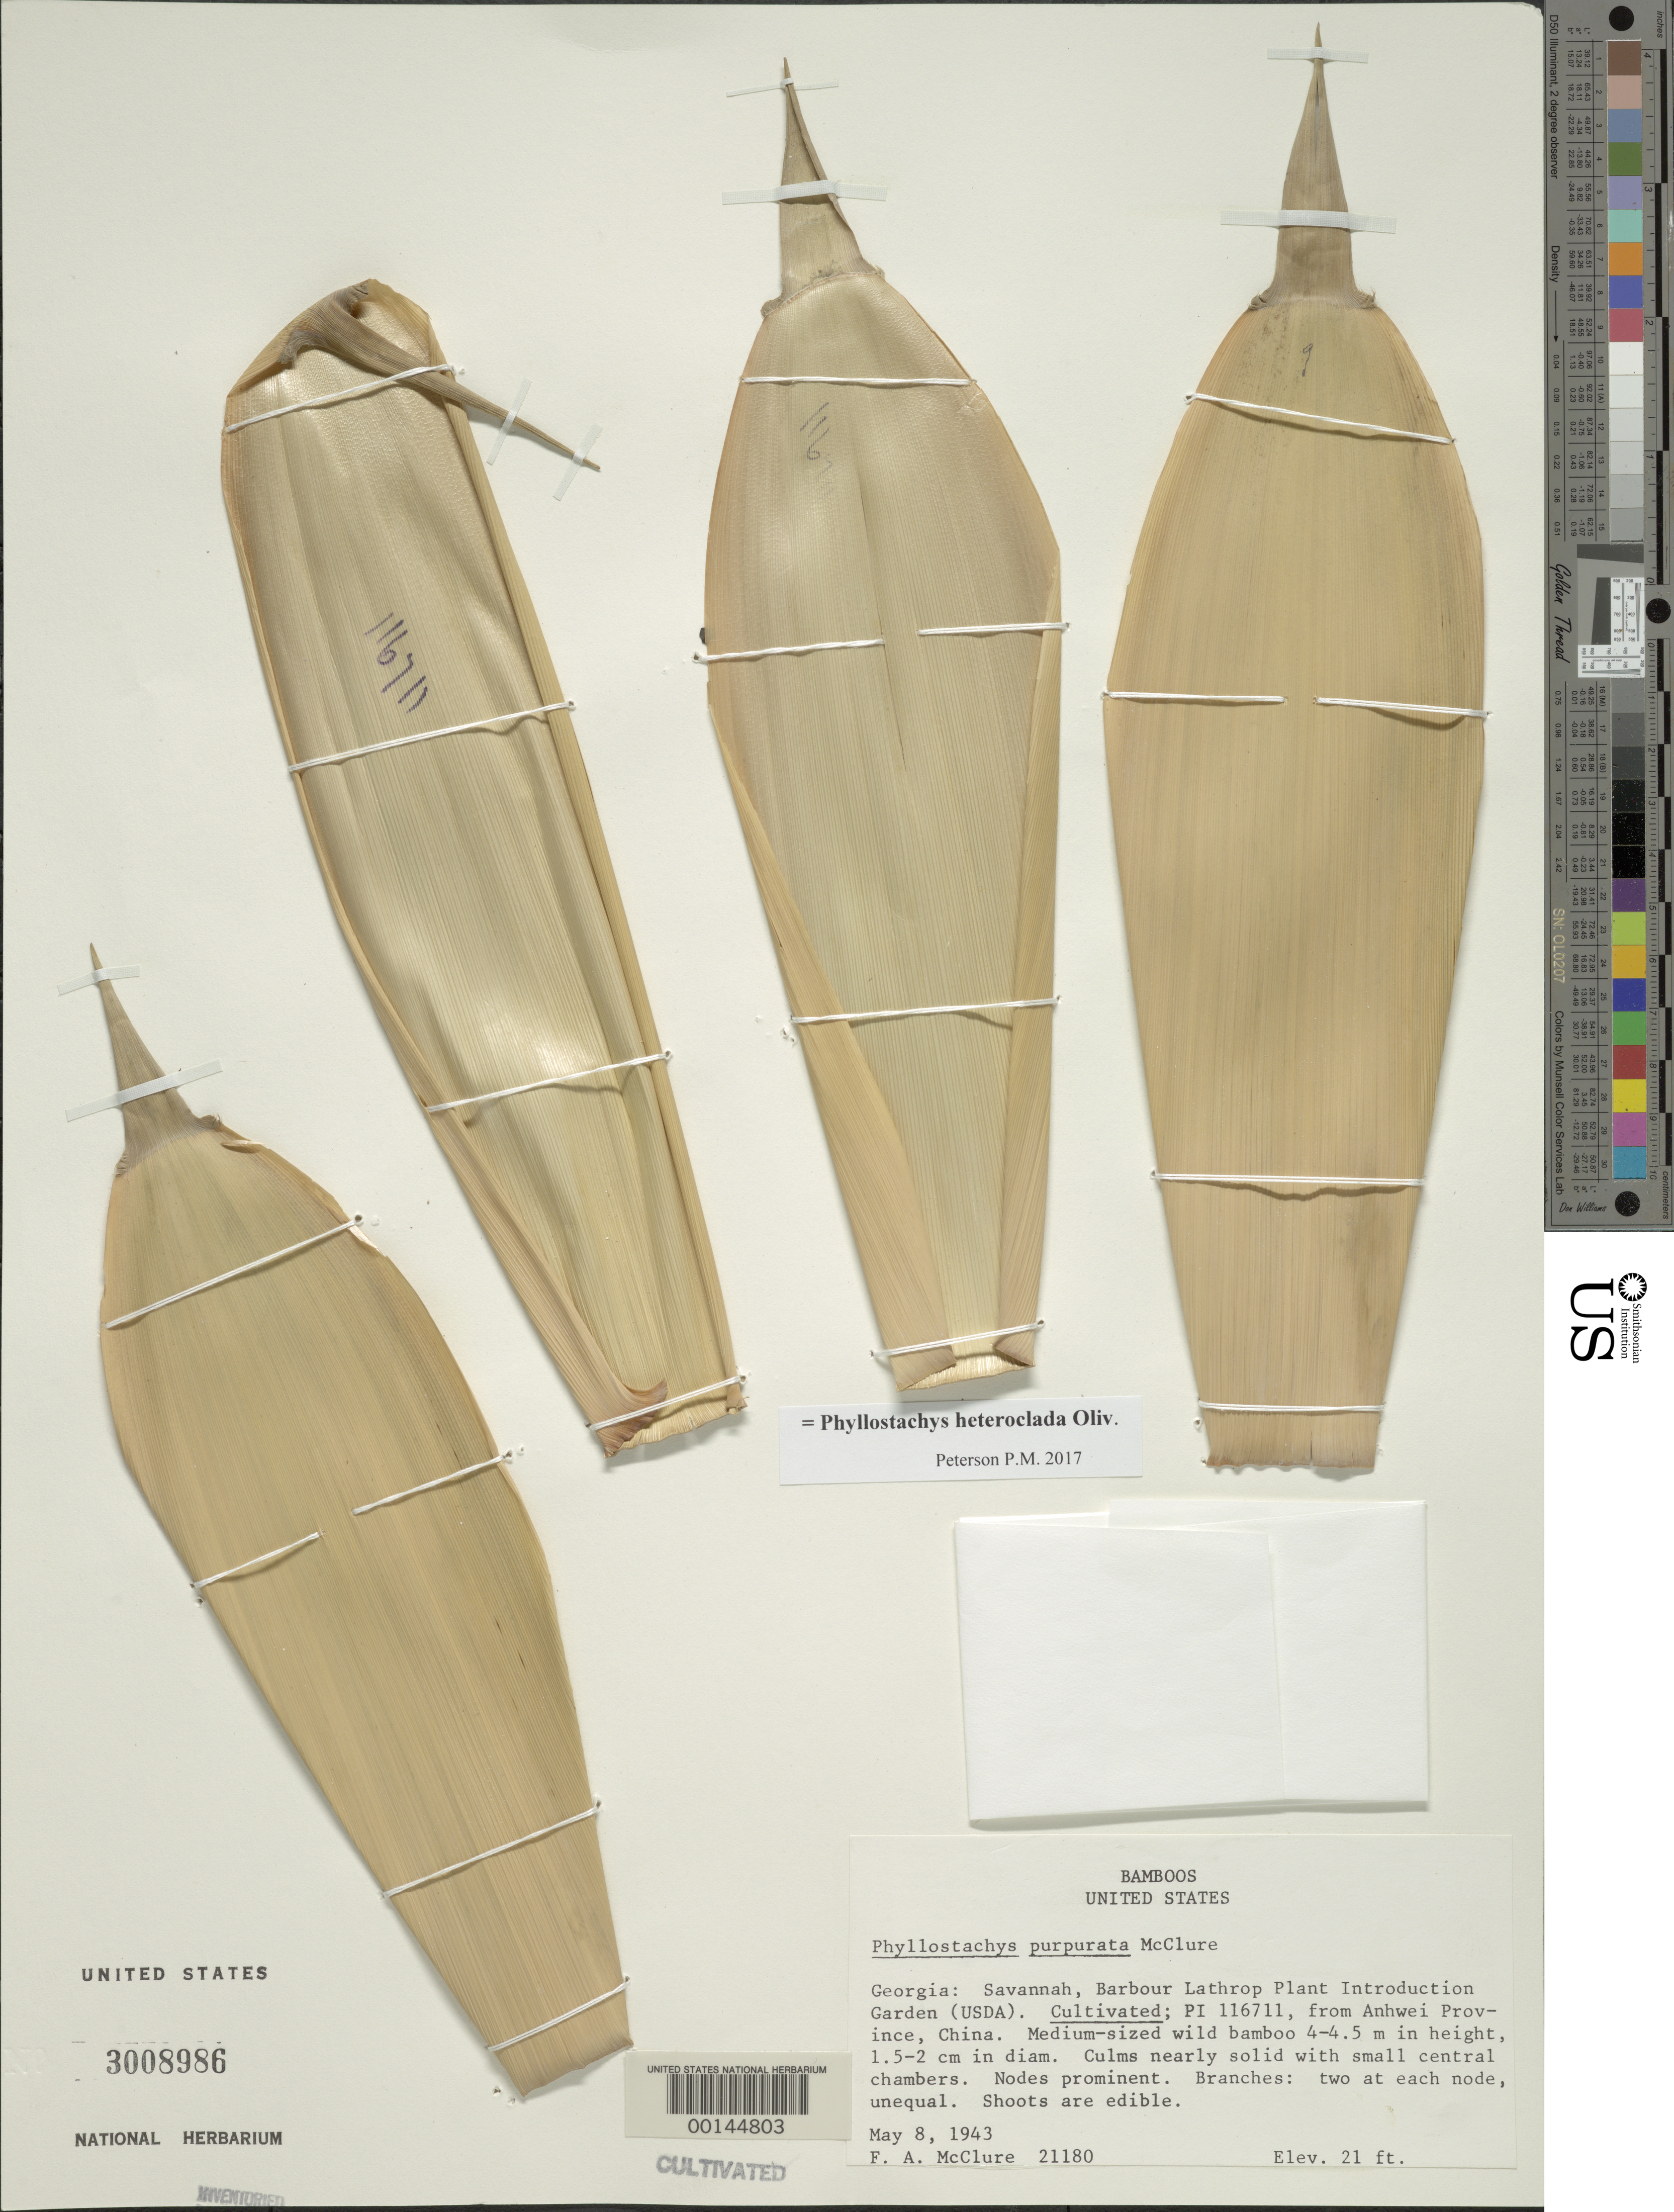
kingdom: Plantae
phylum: Tracheophyta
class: Liliopsida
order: Poales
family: Poaceae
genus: Phyllostachys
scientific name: Phyllostachys heteroclada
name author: Oliv.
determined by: Poaceae Reorganization Project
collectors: F. A. McClure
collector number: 21180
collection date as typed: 08 May 1943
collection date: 1943-05-08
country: United States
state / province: Georgia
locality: Savannah, barbour lathrop p.i. garden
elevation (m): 6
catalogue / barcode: US 3008986